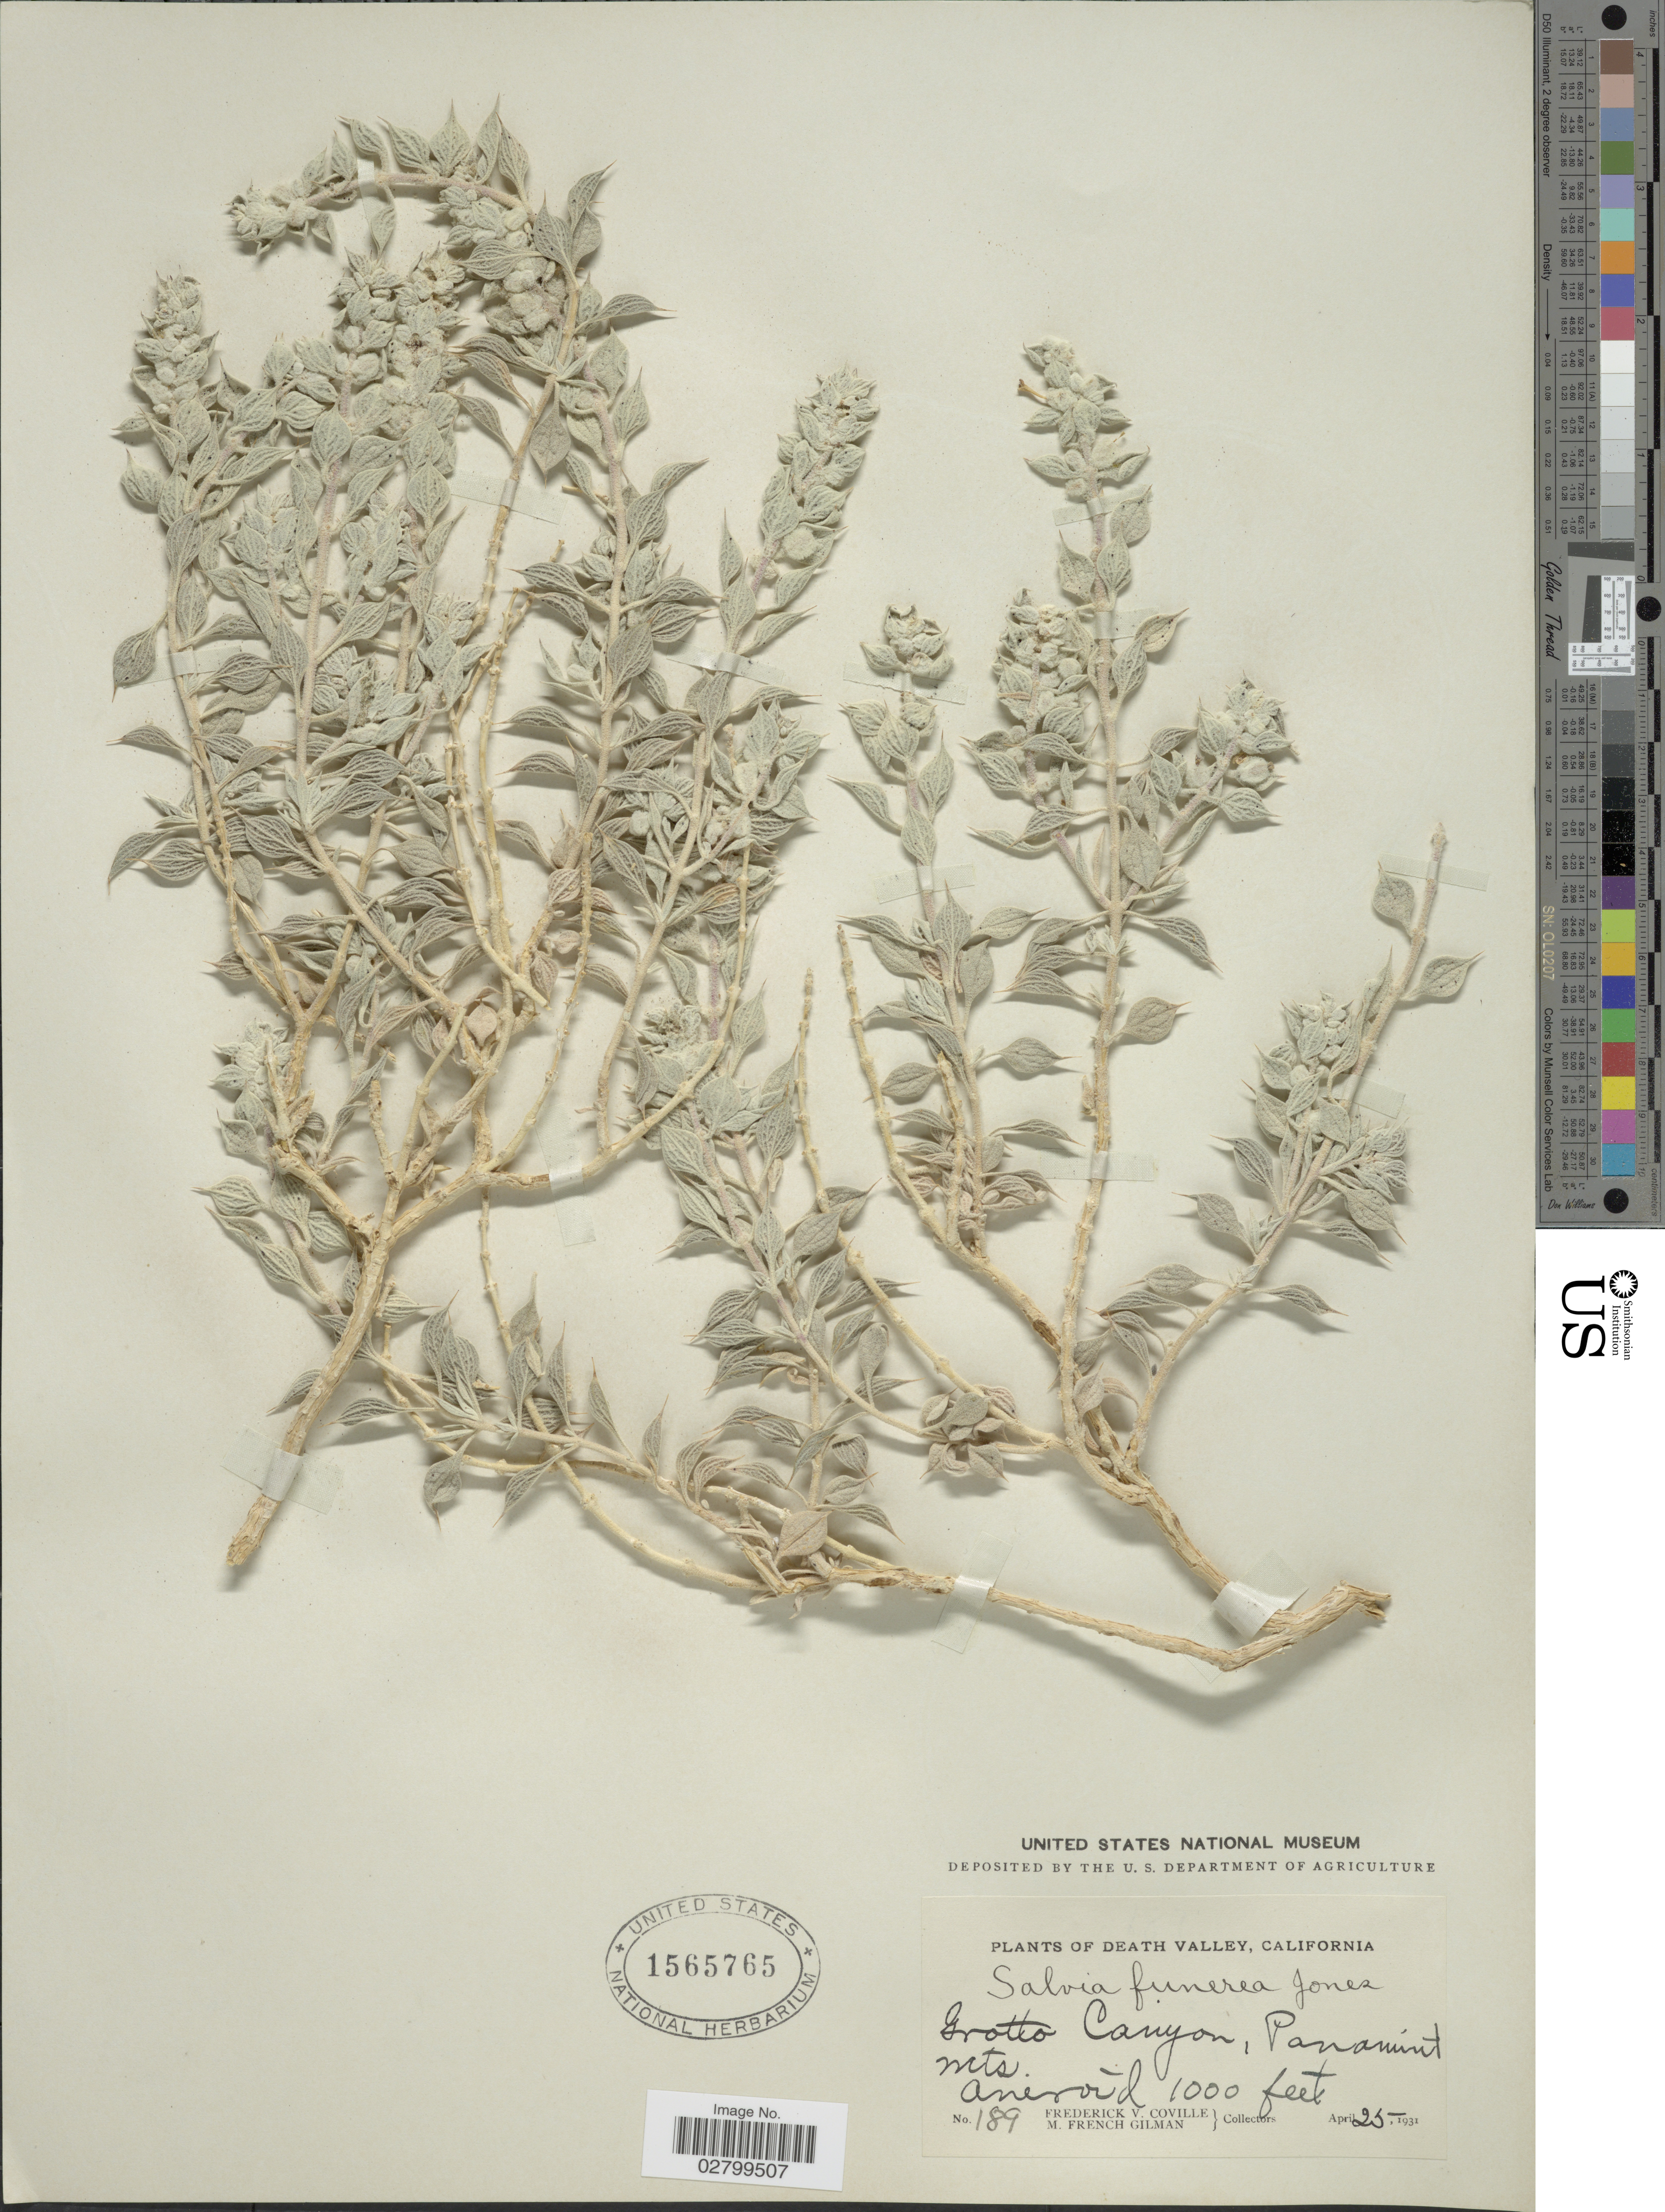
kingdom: Plantae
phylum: Tracheophyta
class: Magnoliopsida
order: Lamiales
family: Lamiaceae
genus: Salvia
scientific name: Salvia funerea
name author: M.E. Jones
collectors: F. V. Coville & M. F. Gilman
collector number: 189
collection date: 1931-04-25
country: United States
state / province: California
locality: Death Valley. Grotto Canyon, Panamint Mts. Aneroid.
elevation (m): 305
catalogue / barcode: US 1565765